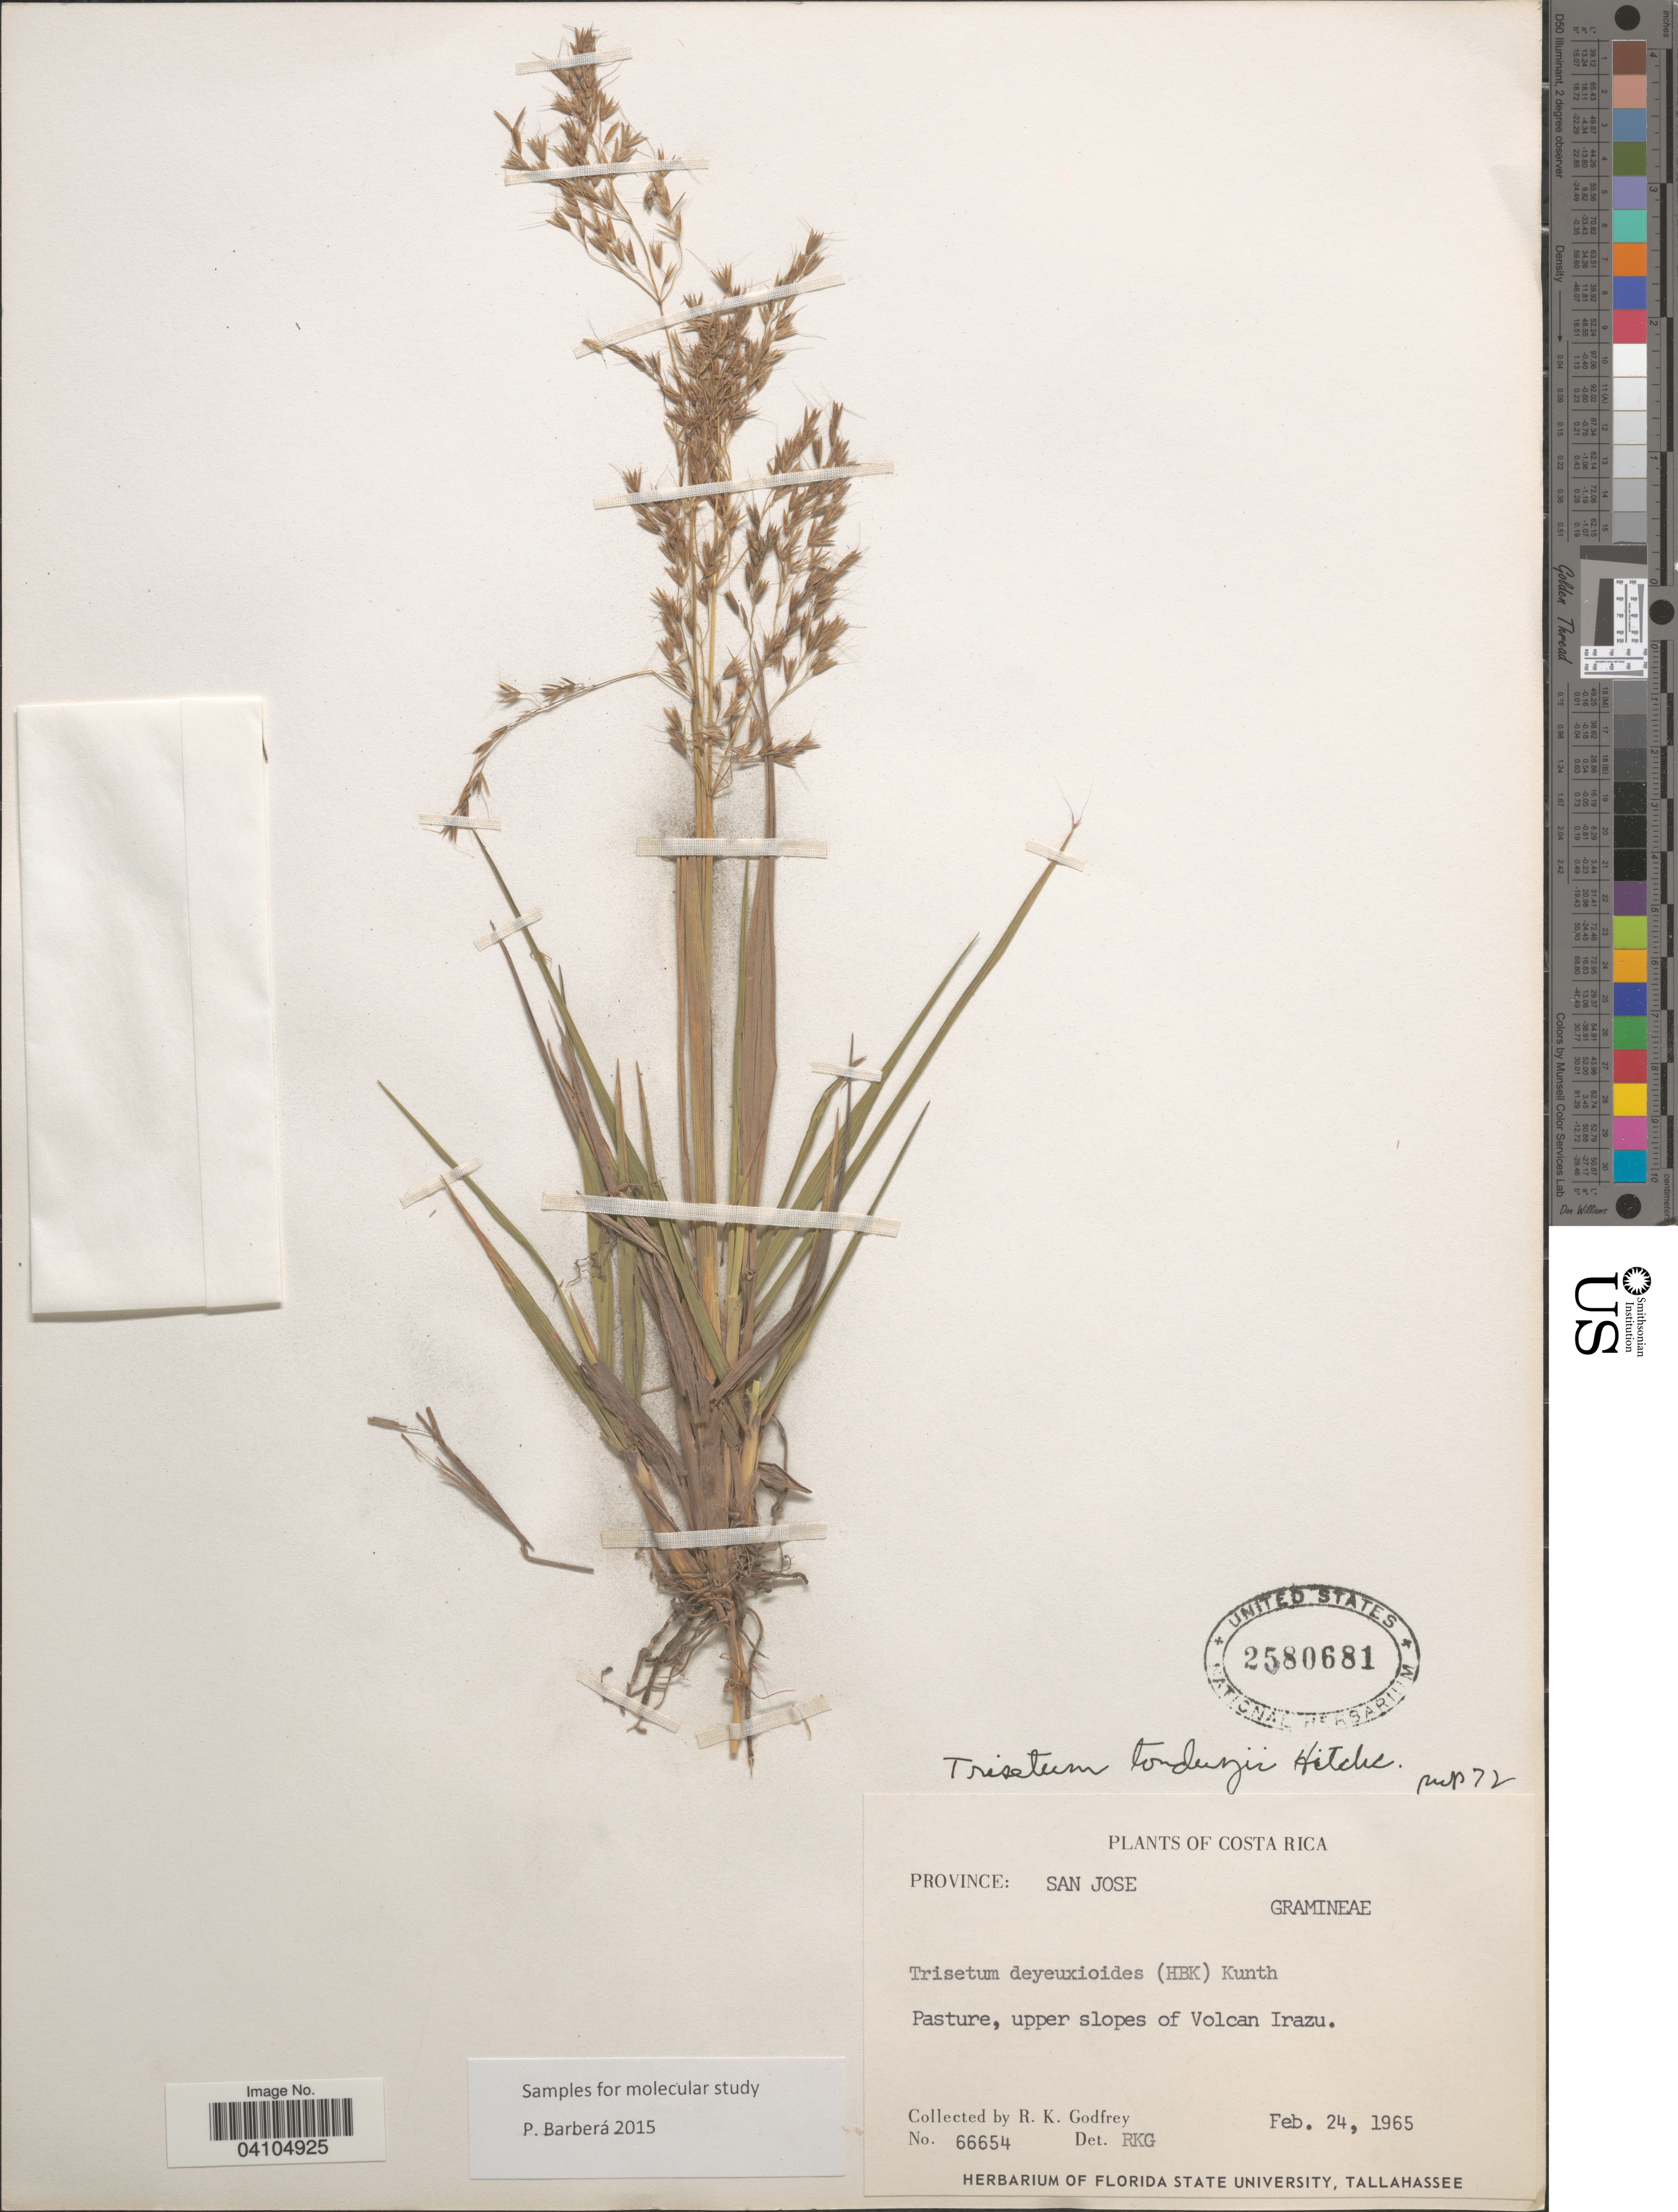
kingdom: Plantae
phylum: Tracheophyta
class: Liliopsida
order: Poales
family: Poaceae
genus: Peyritschia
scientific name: Peyritschia tonduzii ined.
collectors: R. K. Godfrey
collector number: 66654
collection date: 1965-02-24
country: Costa Rica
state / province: San José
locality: Pasture, upper slopes of Volcan Irazu.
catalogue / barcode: US 2580681